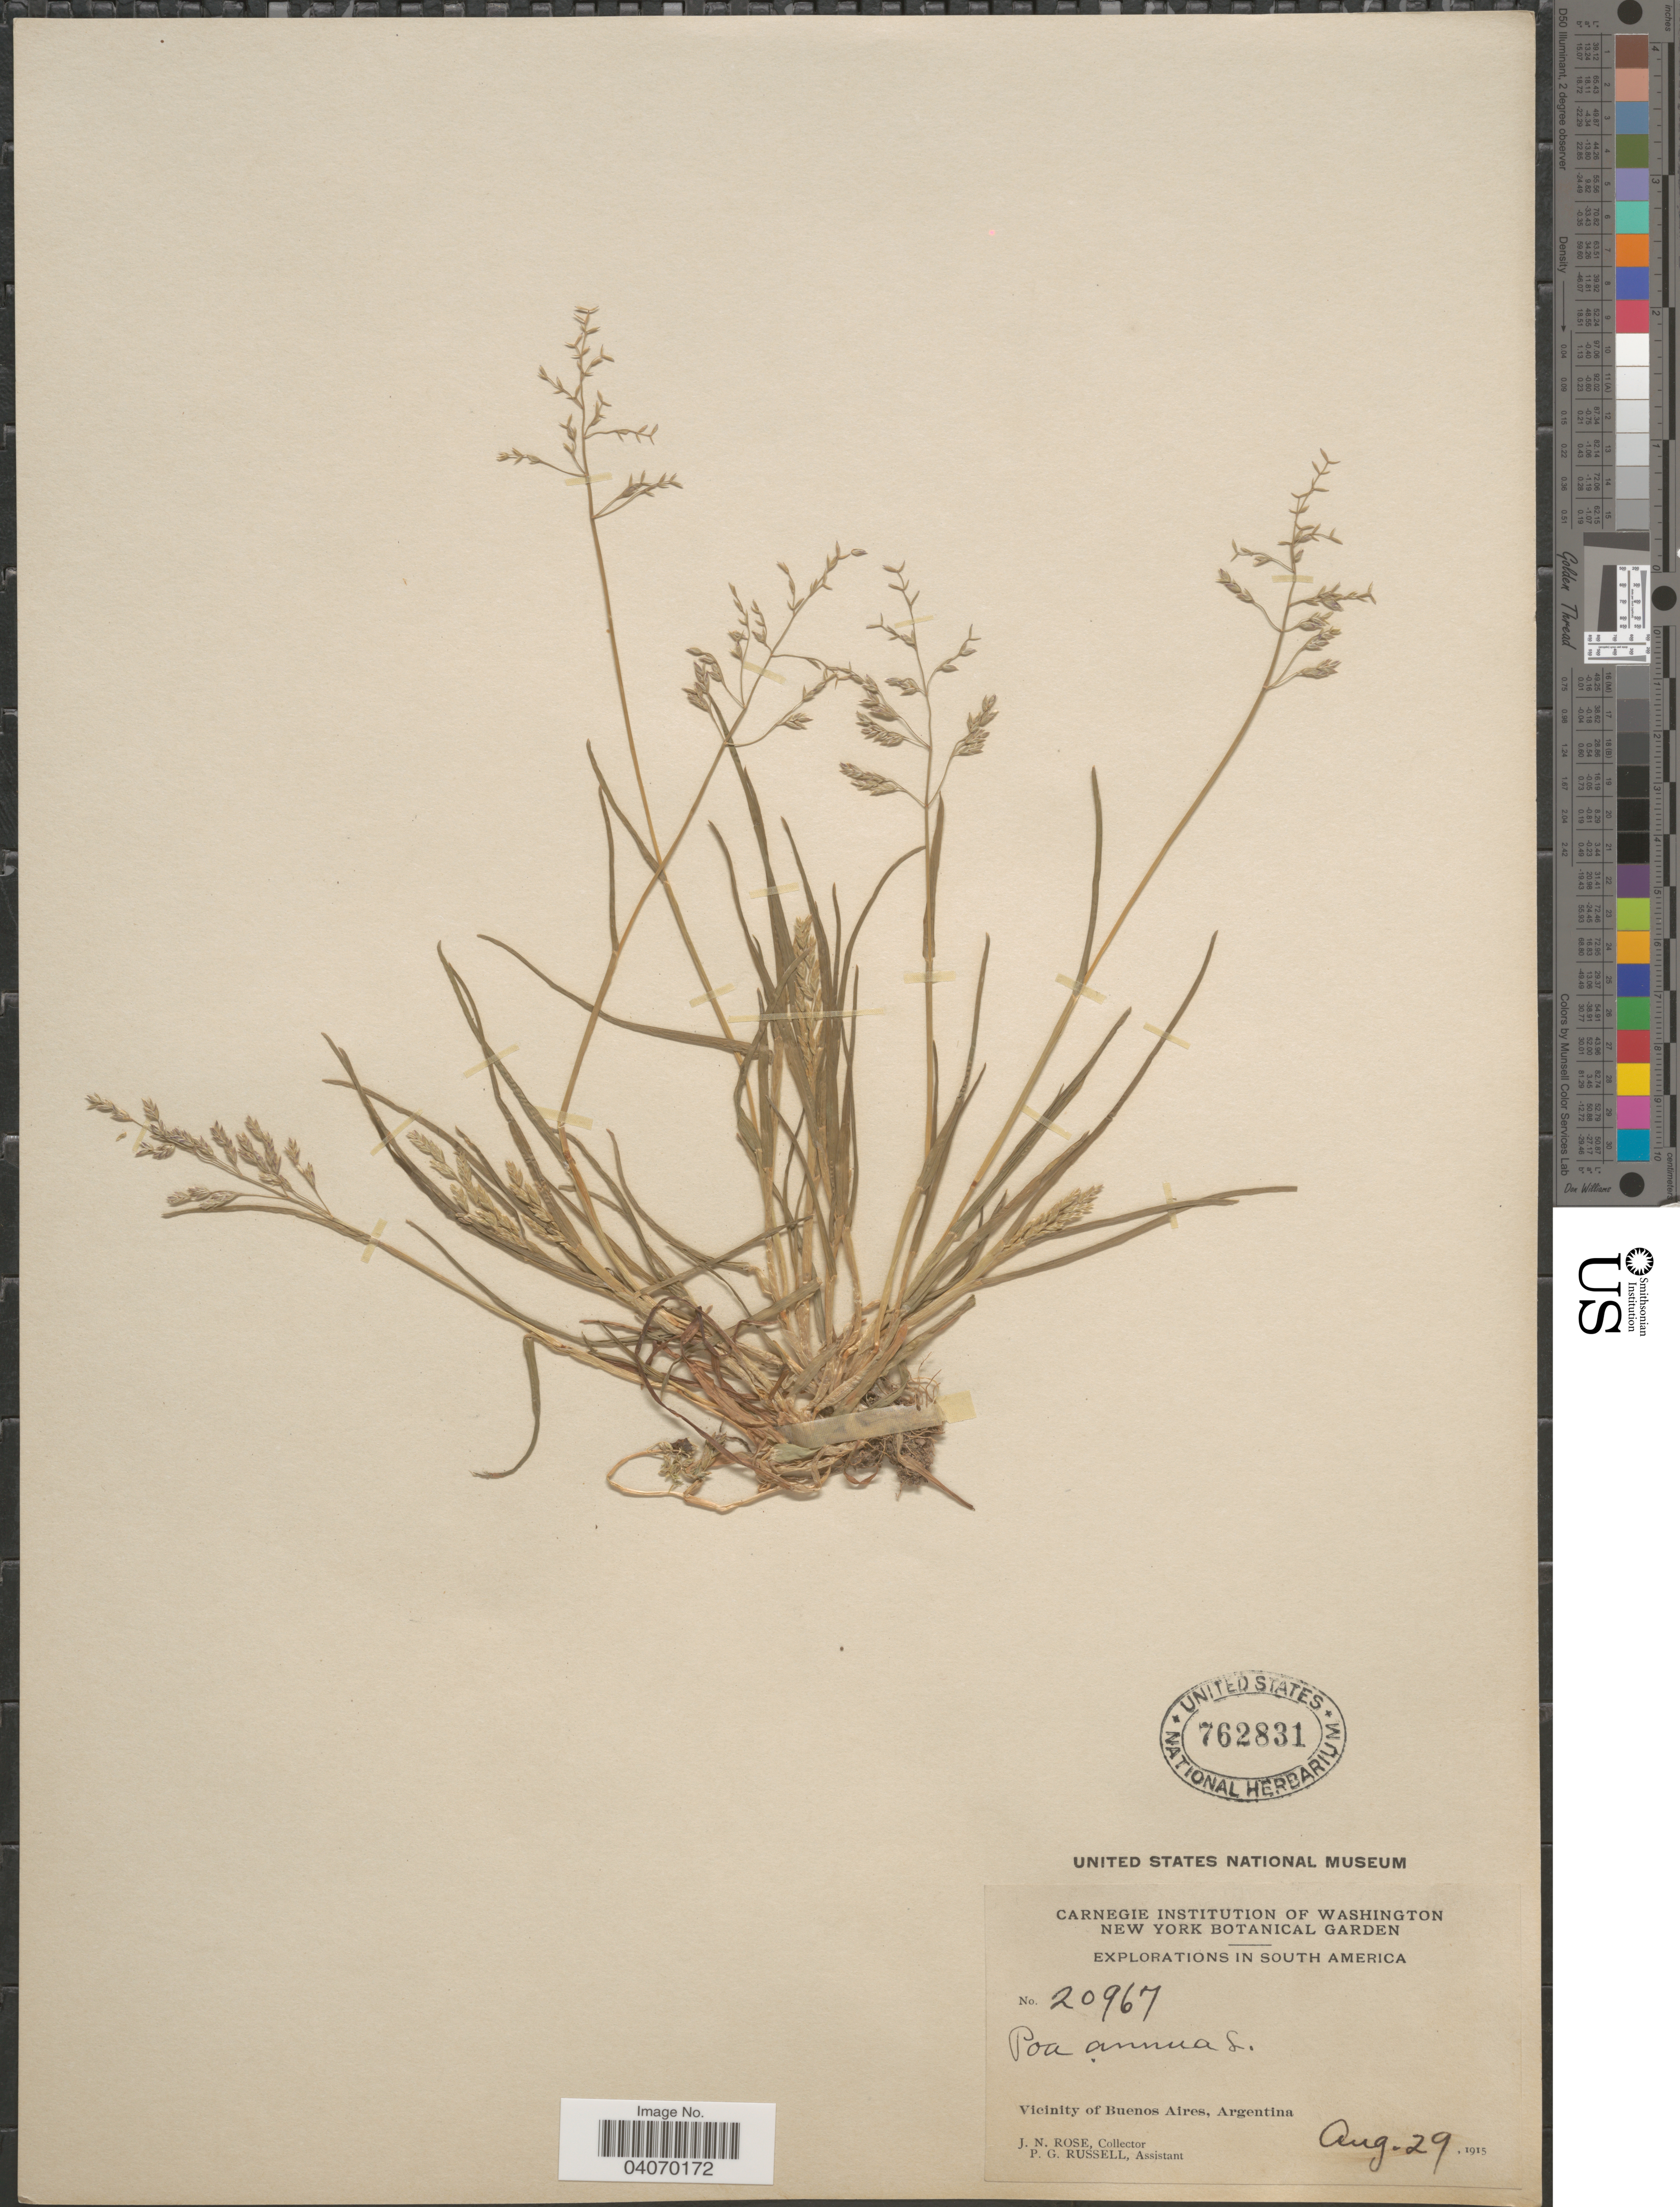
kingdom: Plantae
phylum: Tracheophyta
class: Liliopsida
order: Poales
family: Poaceae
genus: Poa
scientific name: Poa annua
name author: L.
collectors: J. N. Rose & P. G. Russell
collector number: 20967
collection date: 1915-08-29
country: Argentina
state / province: Buenos Aires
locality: Explorations in South America. Vicinity of Buenos Aires.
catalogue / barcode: US 762831